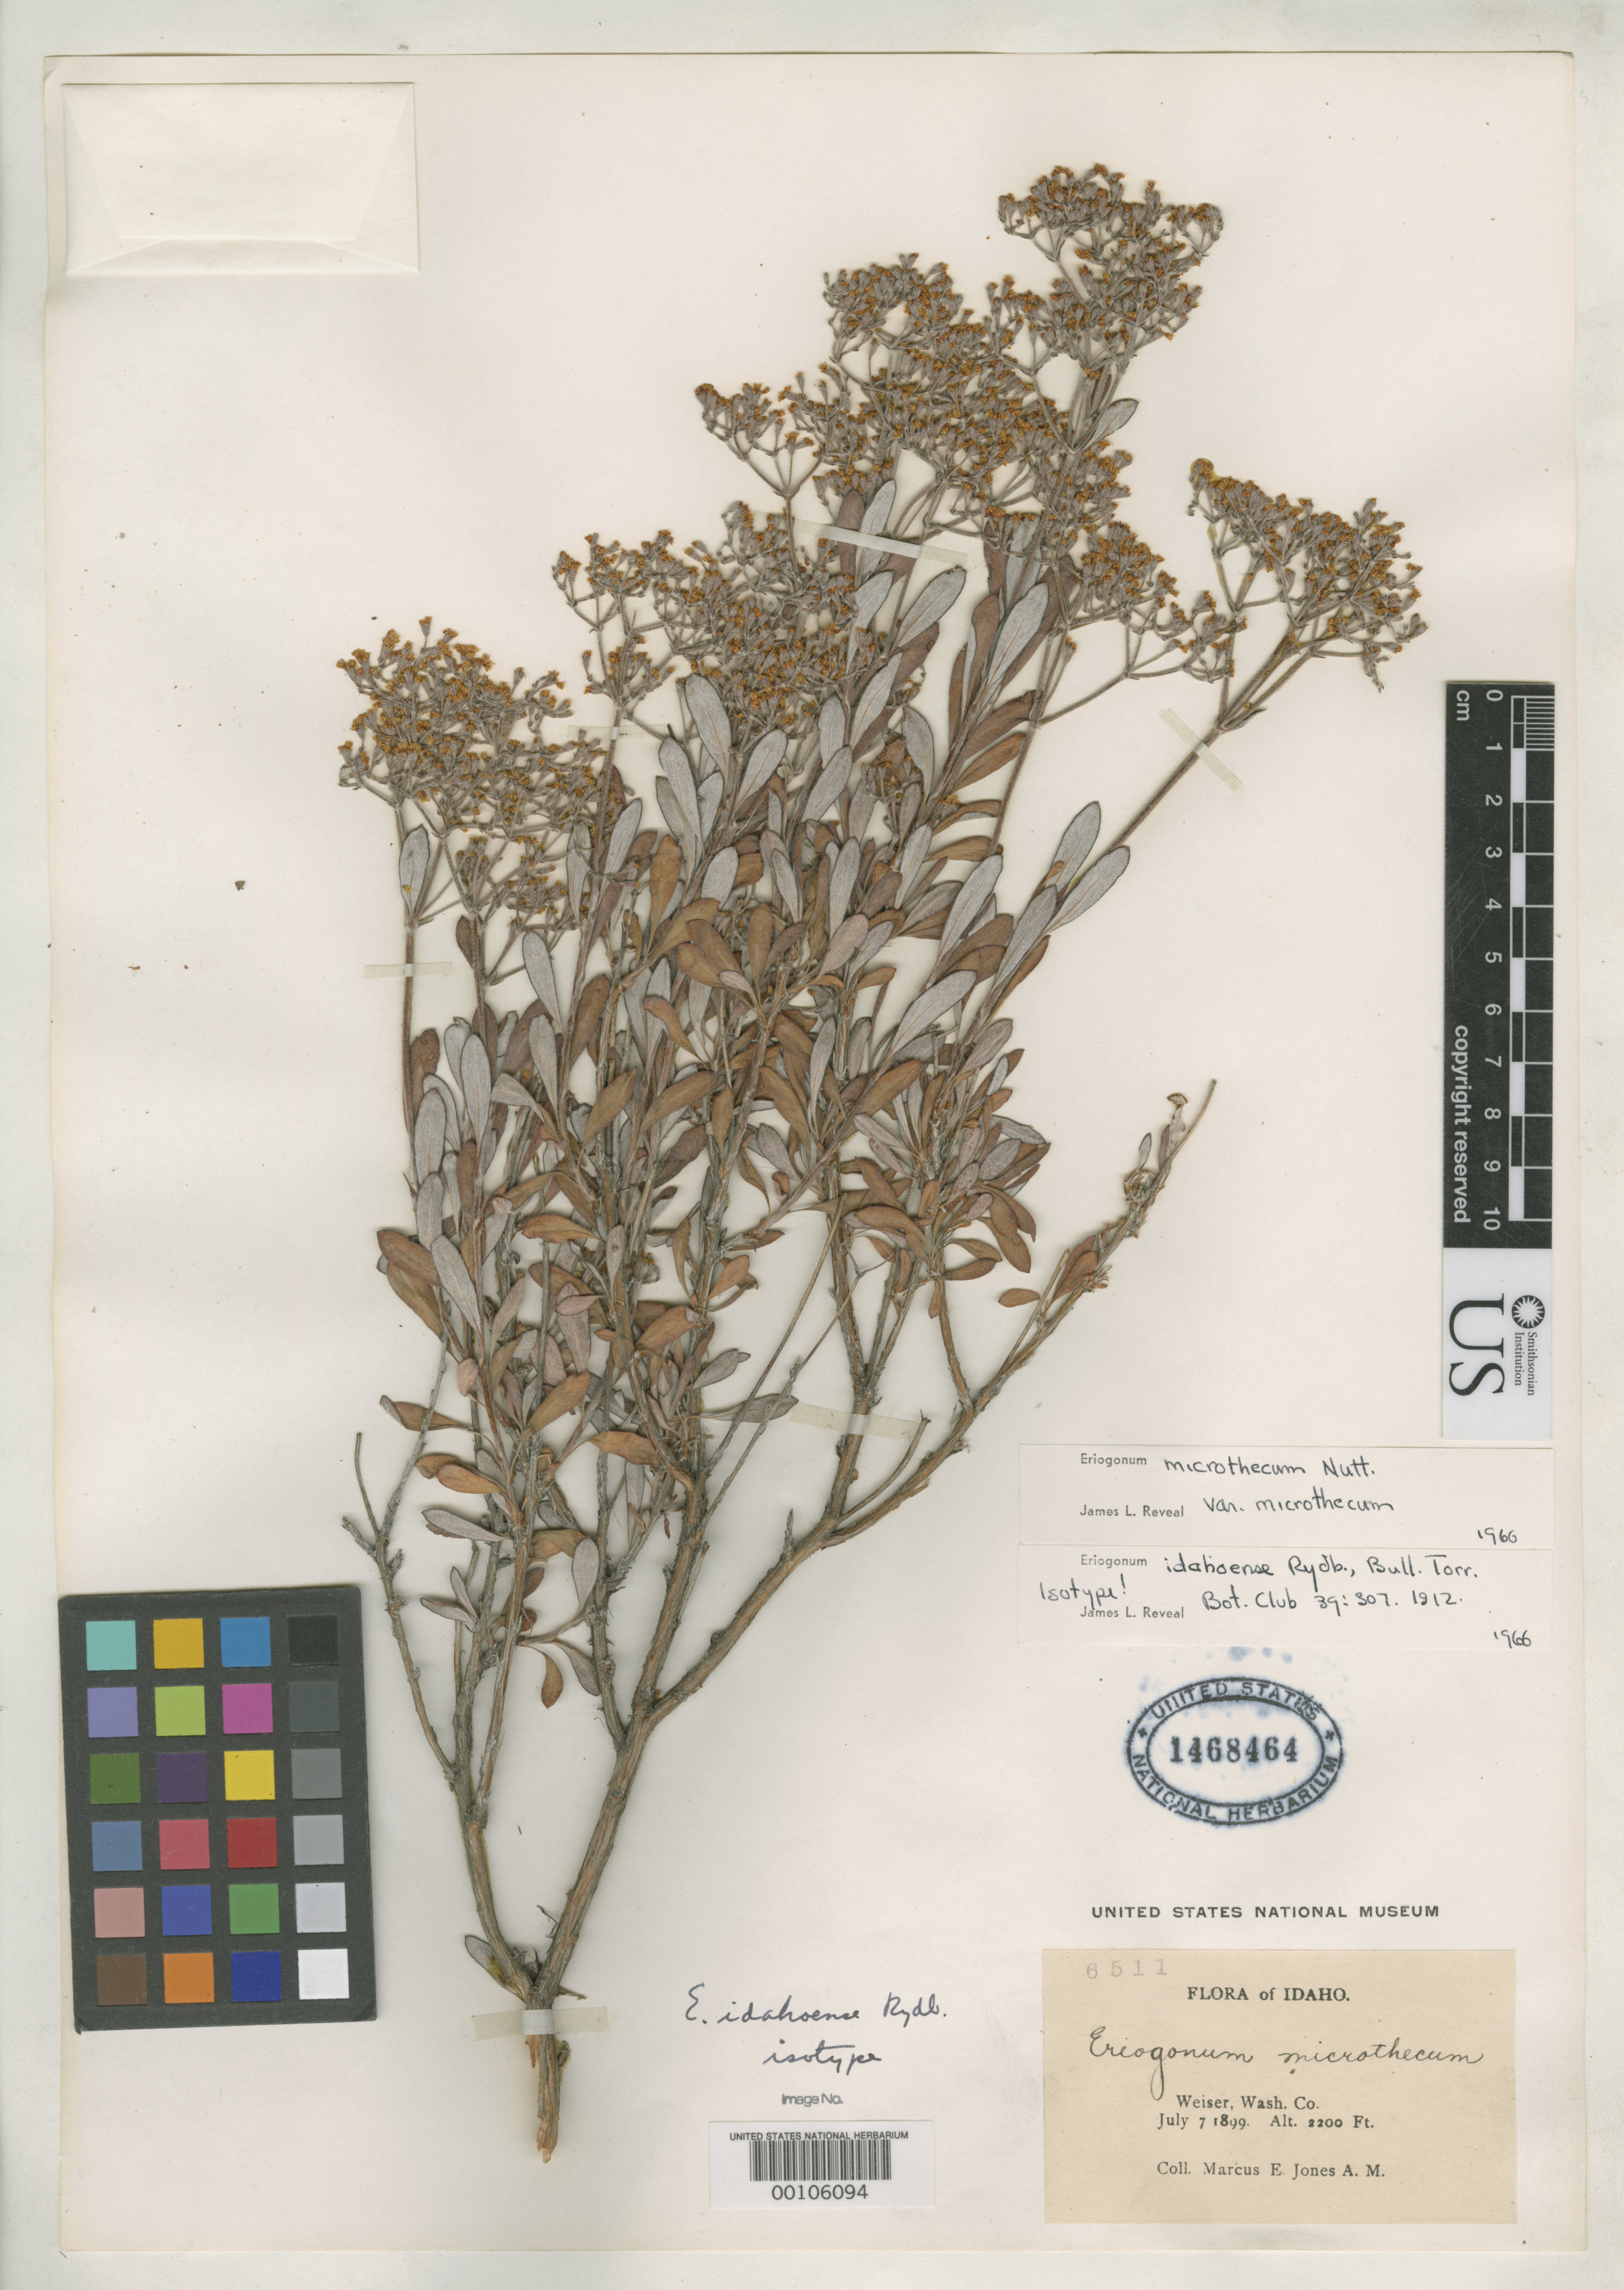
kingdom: Plantae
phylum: Tracheophyta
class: Magnoliopsida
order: Caryophyllales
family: Polygonaceae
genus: Eriogonum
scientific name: Eriogonum idahoense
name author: Rydb.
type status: Isotype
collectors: M. E. Jones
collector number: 6511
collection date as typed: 07 Jul 1899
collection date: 1899-07-07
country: United States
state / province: Idaho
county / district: Washington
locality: Weiser.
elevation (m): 671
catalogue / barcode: US 1468464